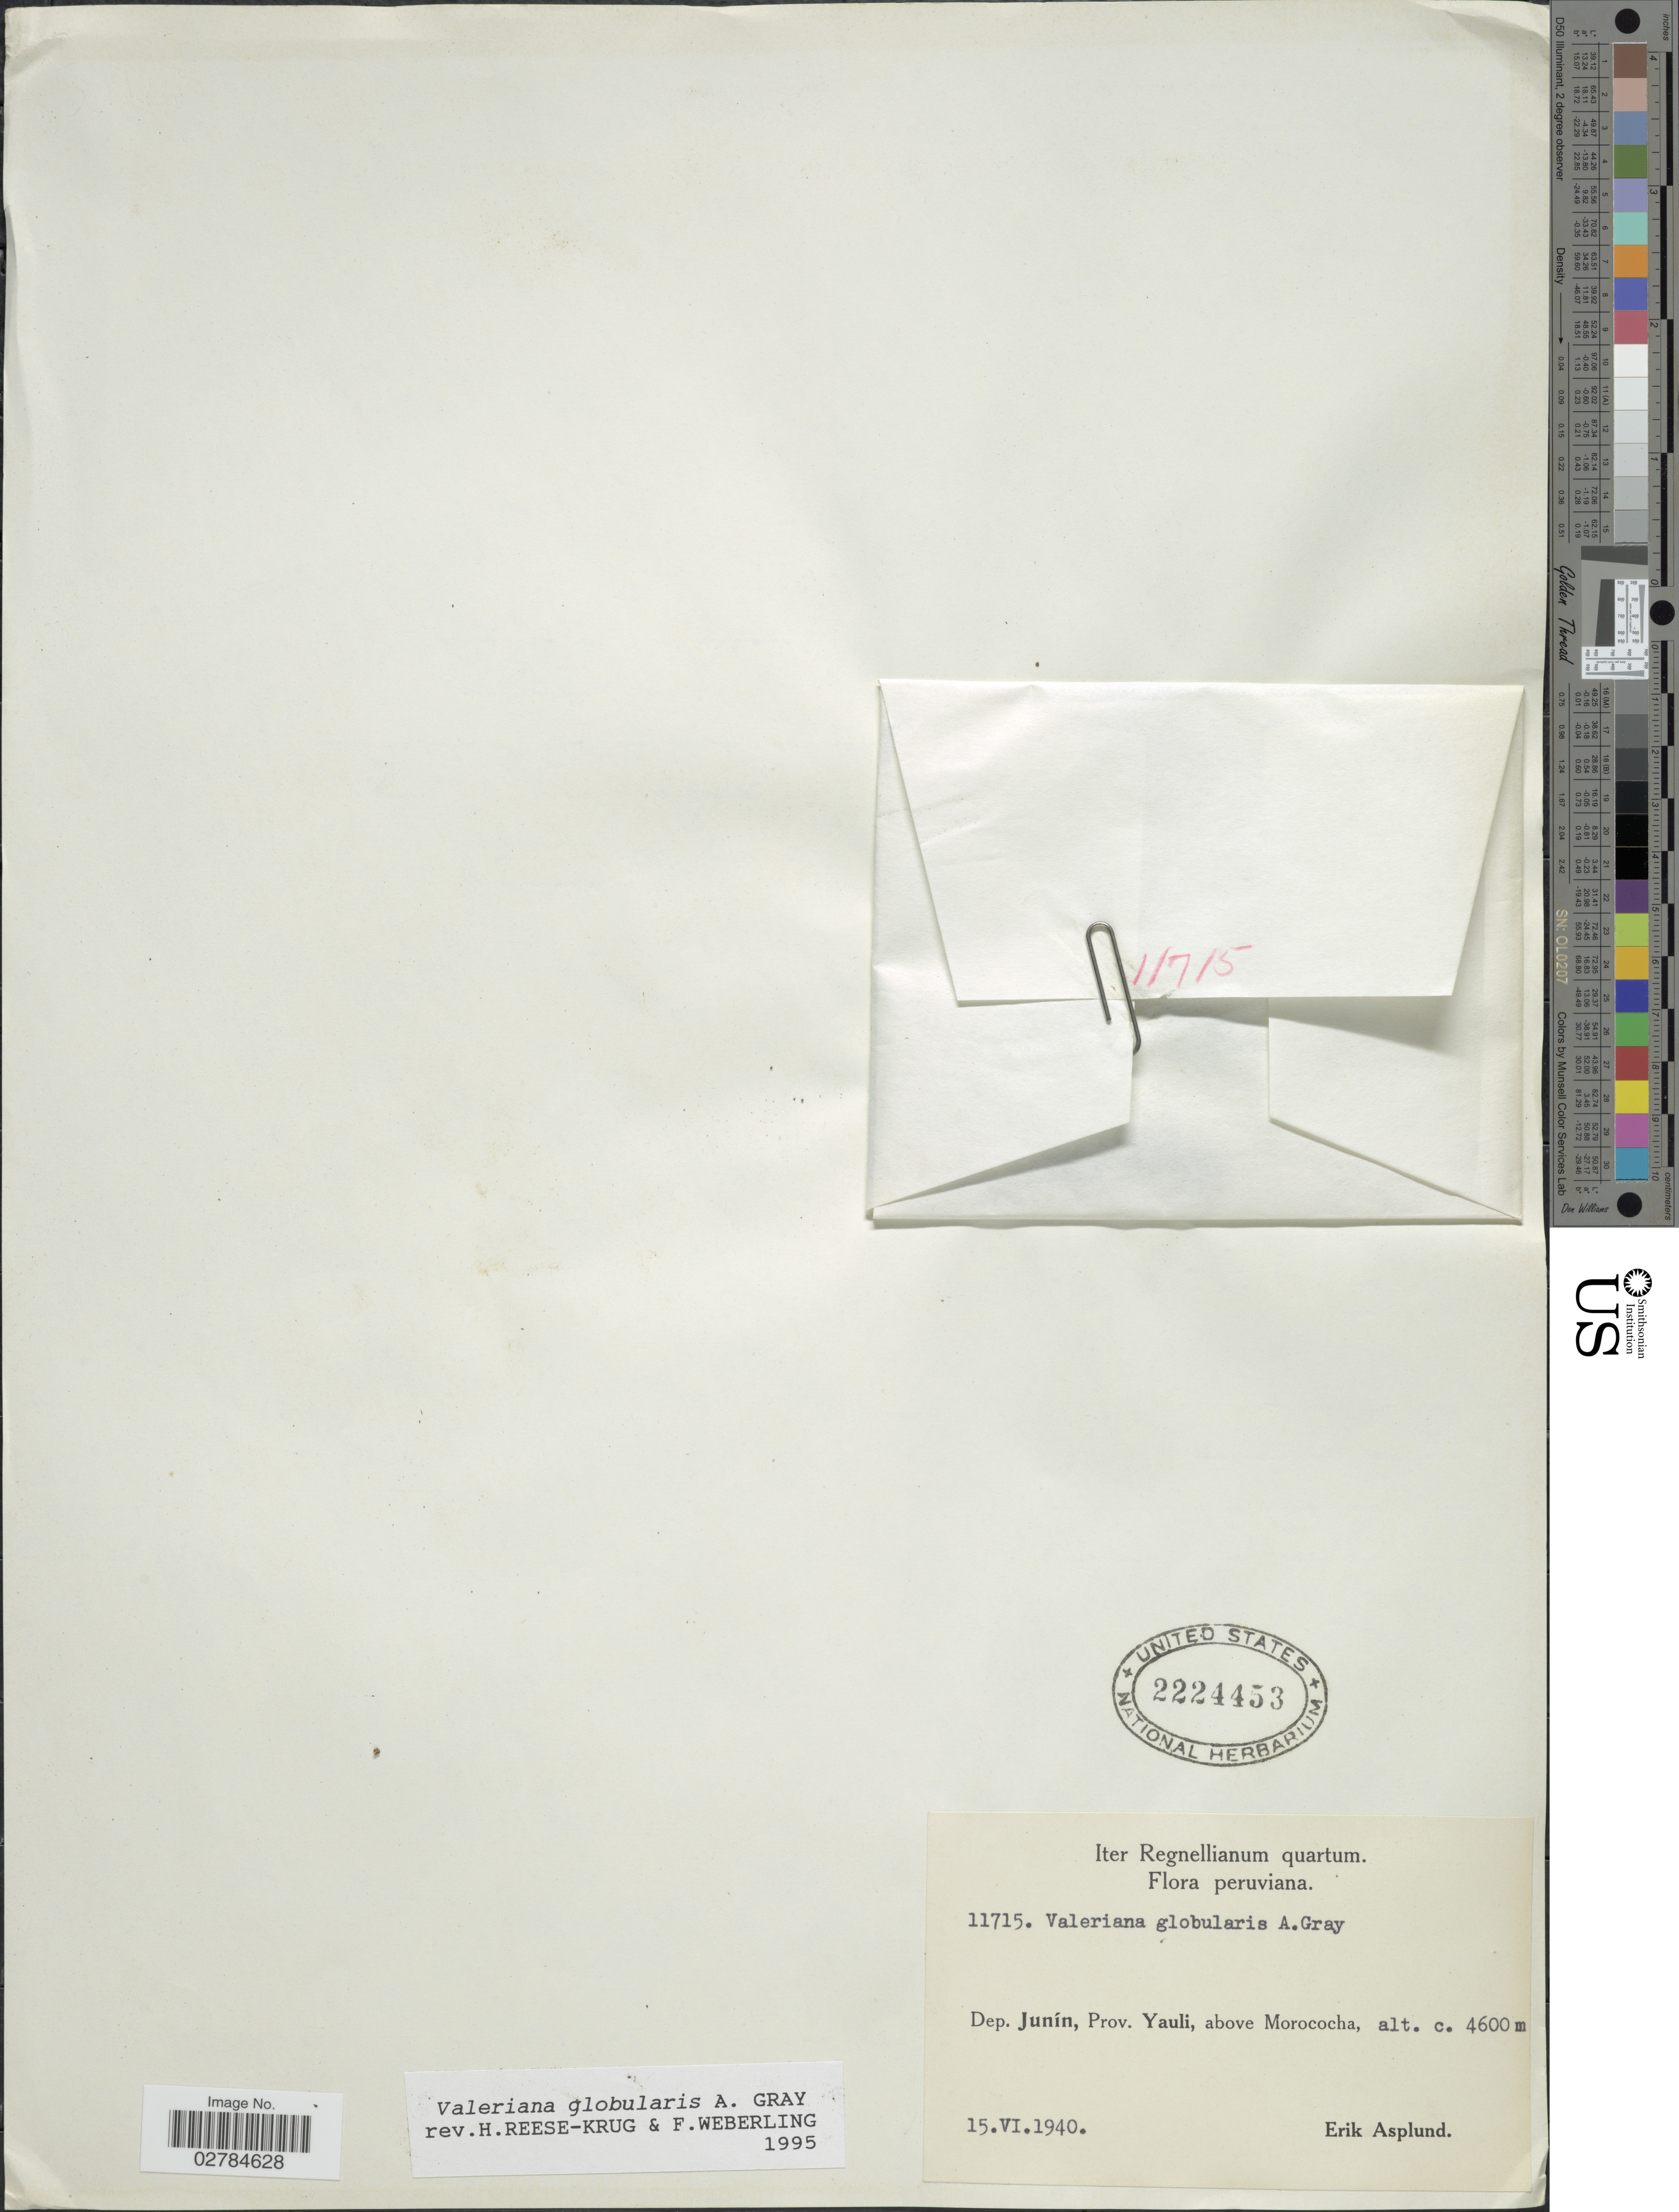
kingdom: Plantae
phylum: Tracheophyta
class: Magnoliopsida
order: Dipsacales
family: Caprifoliaceae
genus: Valeriana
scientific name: Valeriana globularis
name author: A. Gray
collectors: E. Asplund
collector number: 11715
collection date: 1940-06-15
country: Peru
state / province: Junín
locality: Dep. Junín, Prov. Yauli, above Morococha.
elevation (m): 4600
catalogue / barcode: US 2224453